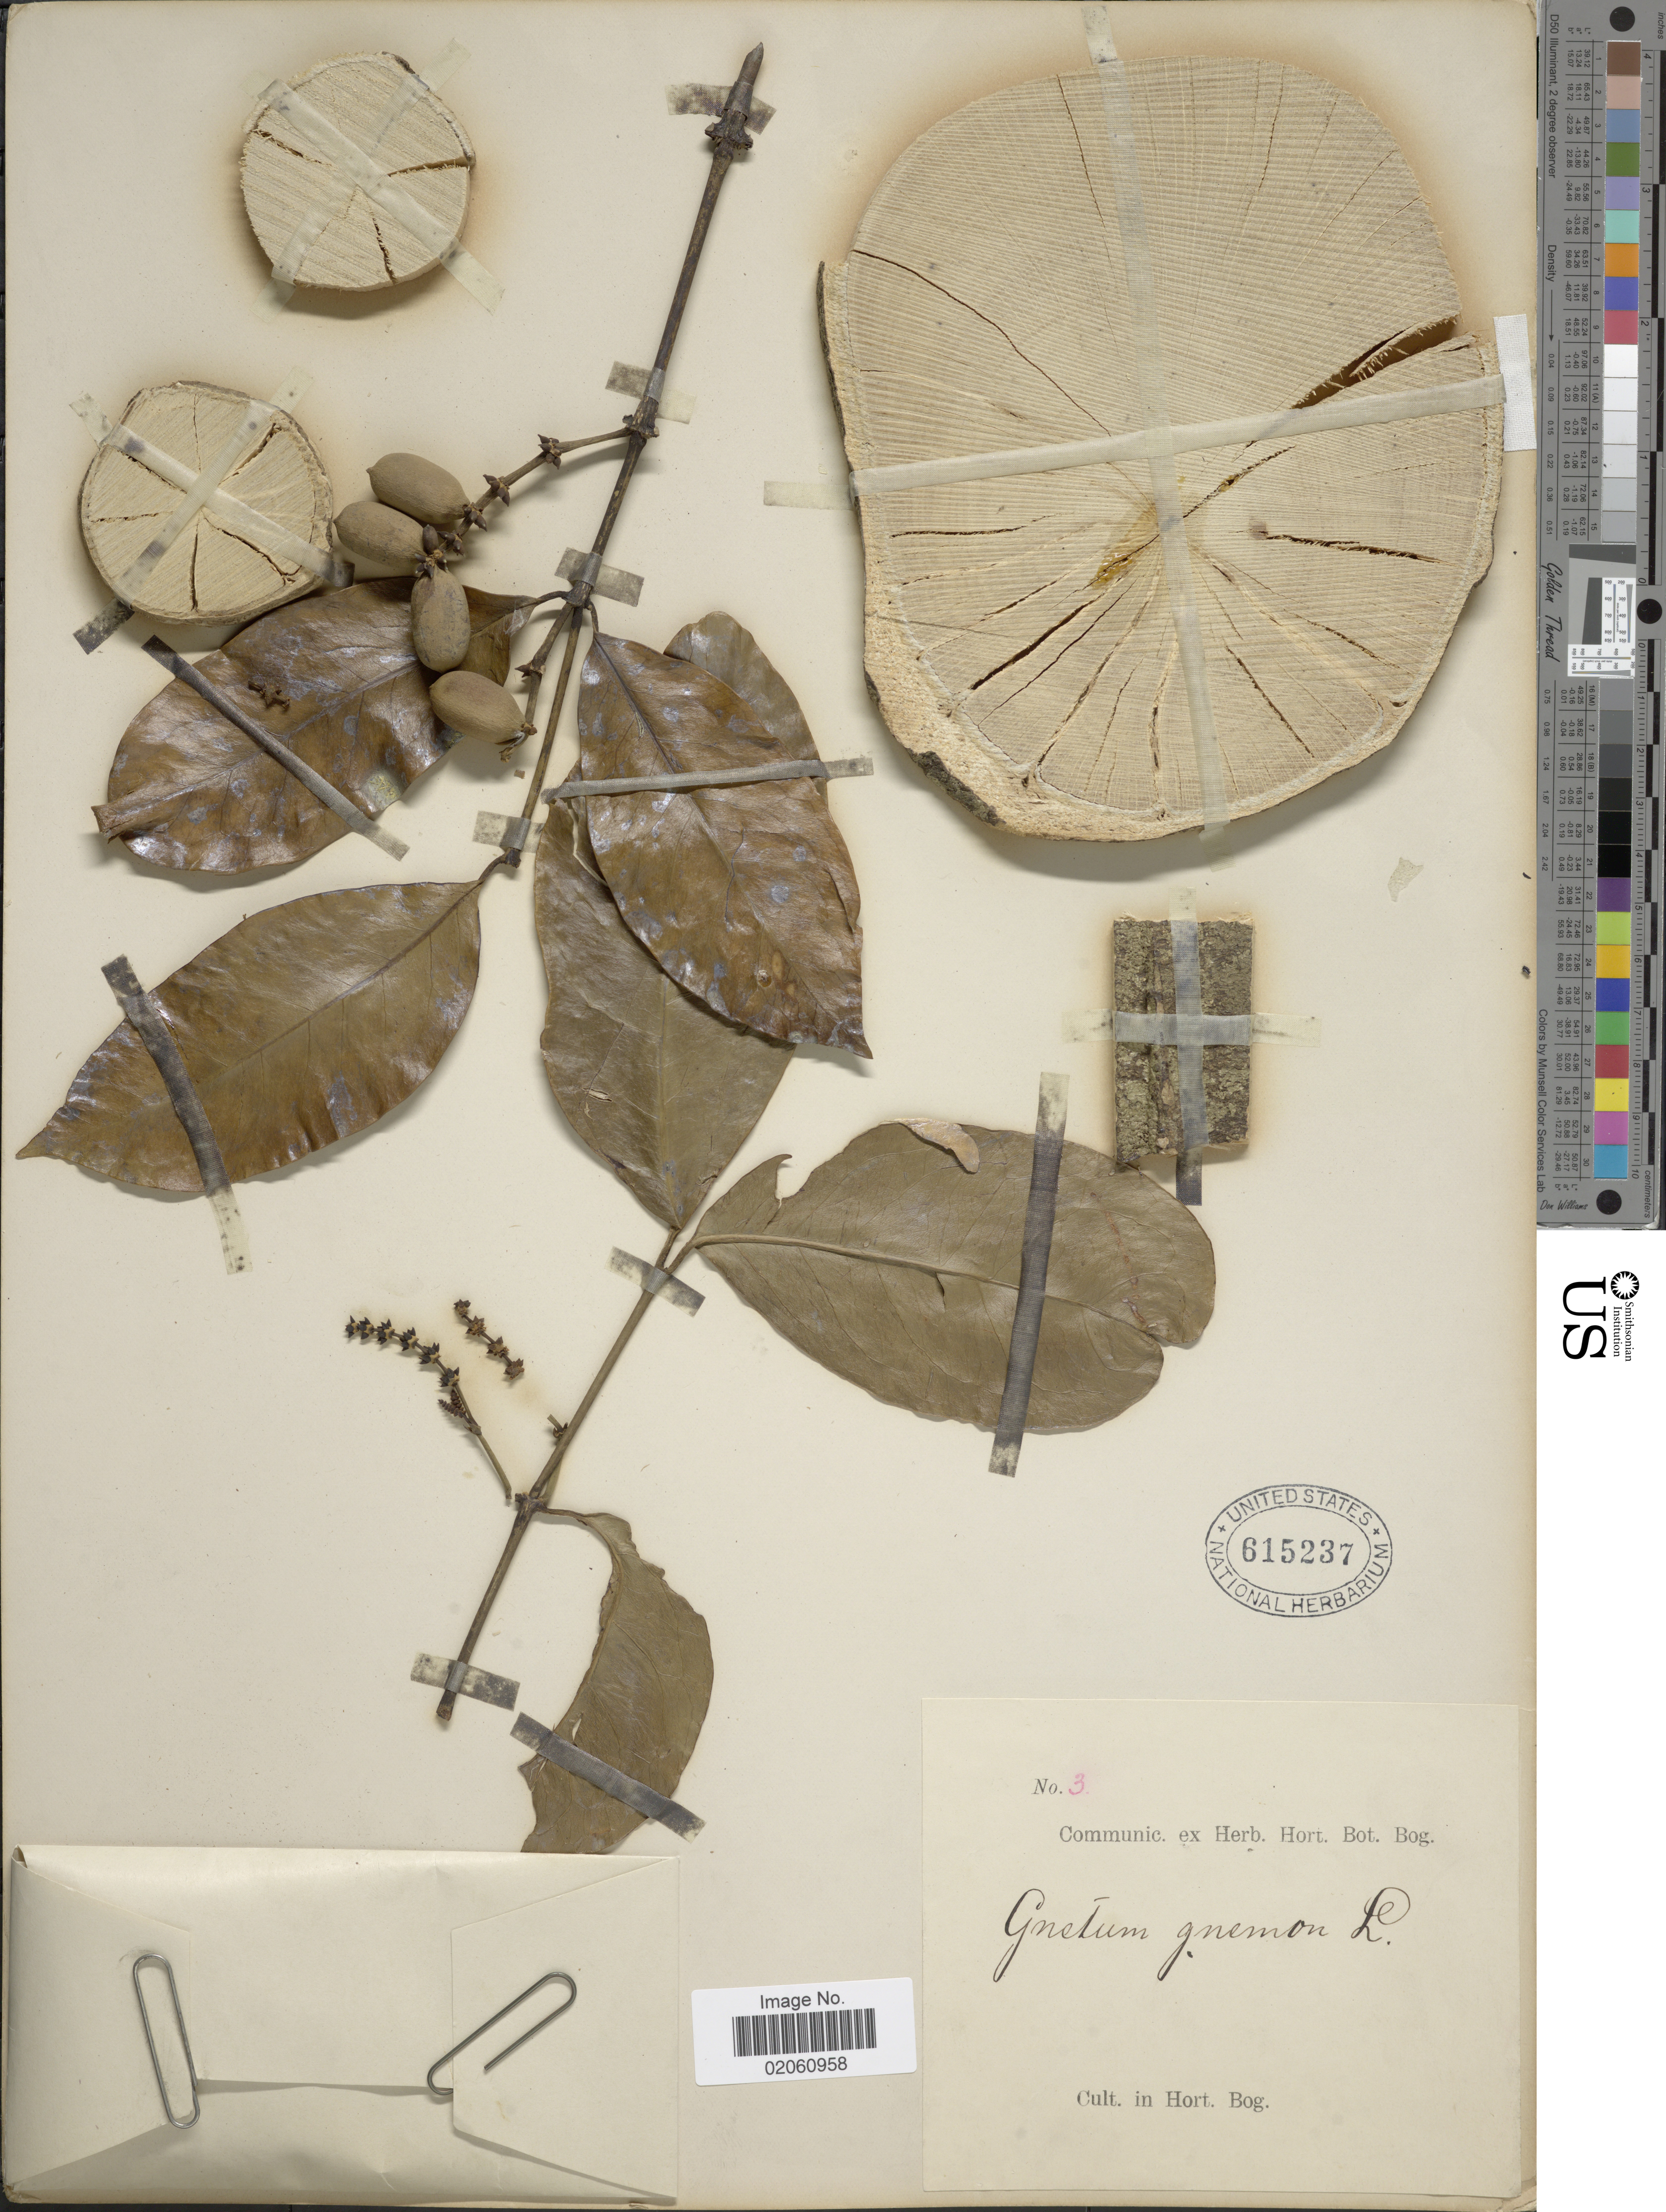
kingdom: Plantae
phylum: Tracheophyta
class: Gnetopsida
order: Gnetales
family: Gnetaceae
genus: Gnetum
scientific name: Gnetum gnemon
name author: L.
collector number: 3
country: Indonesia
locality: Cult. in Hort. Bog.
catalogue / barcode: US 615237